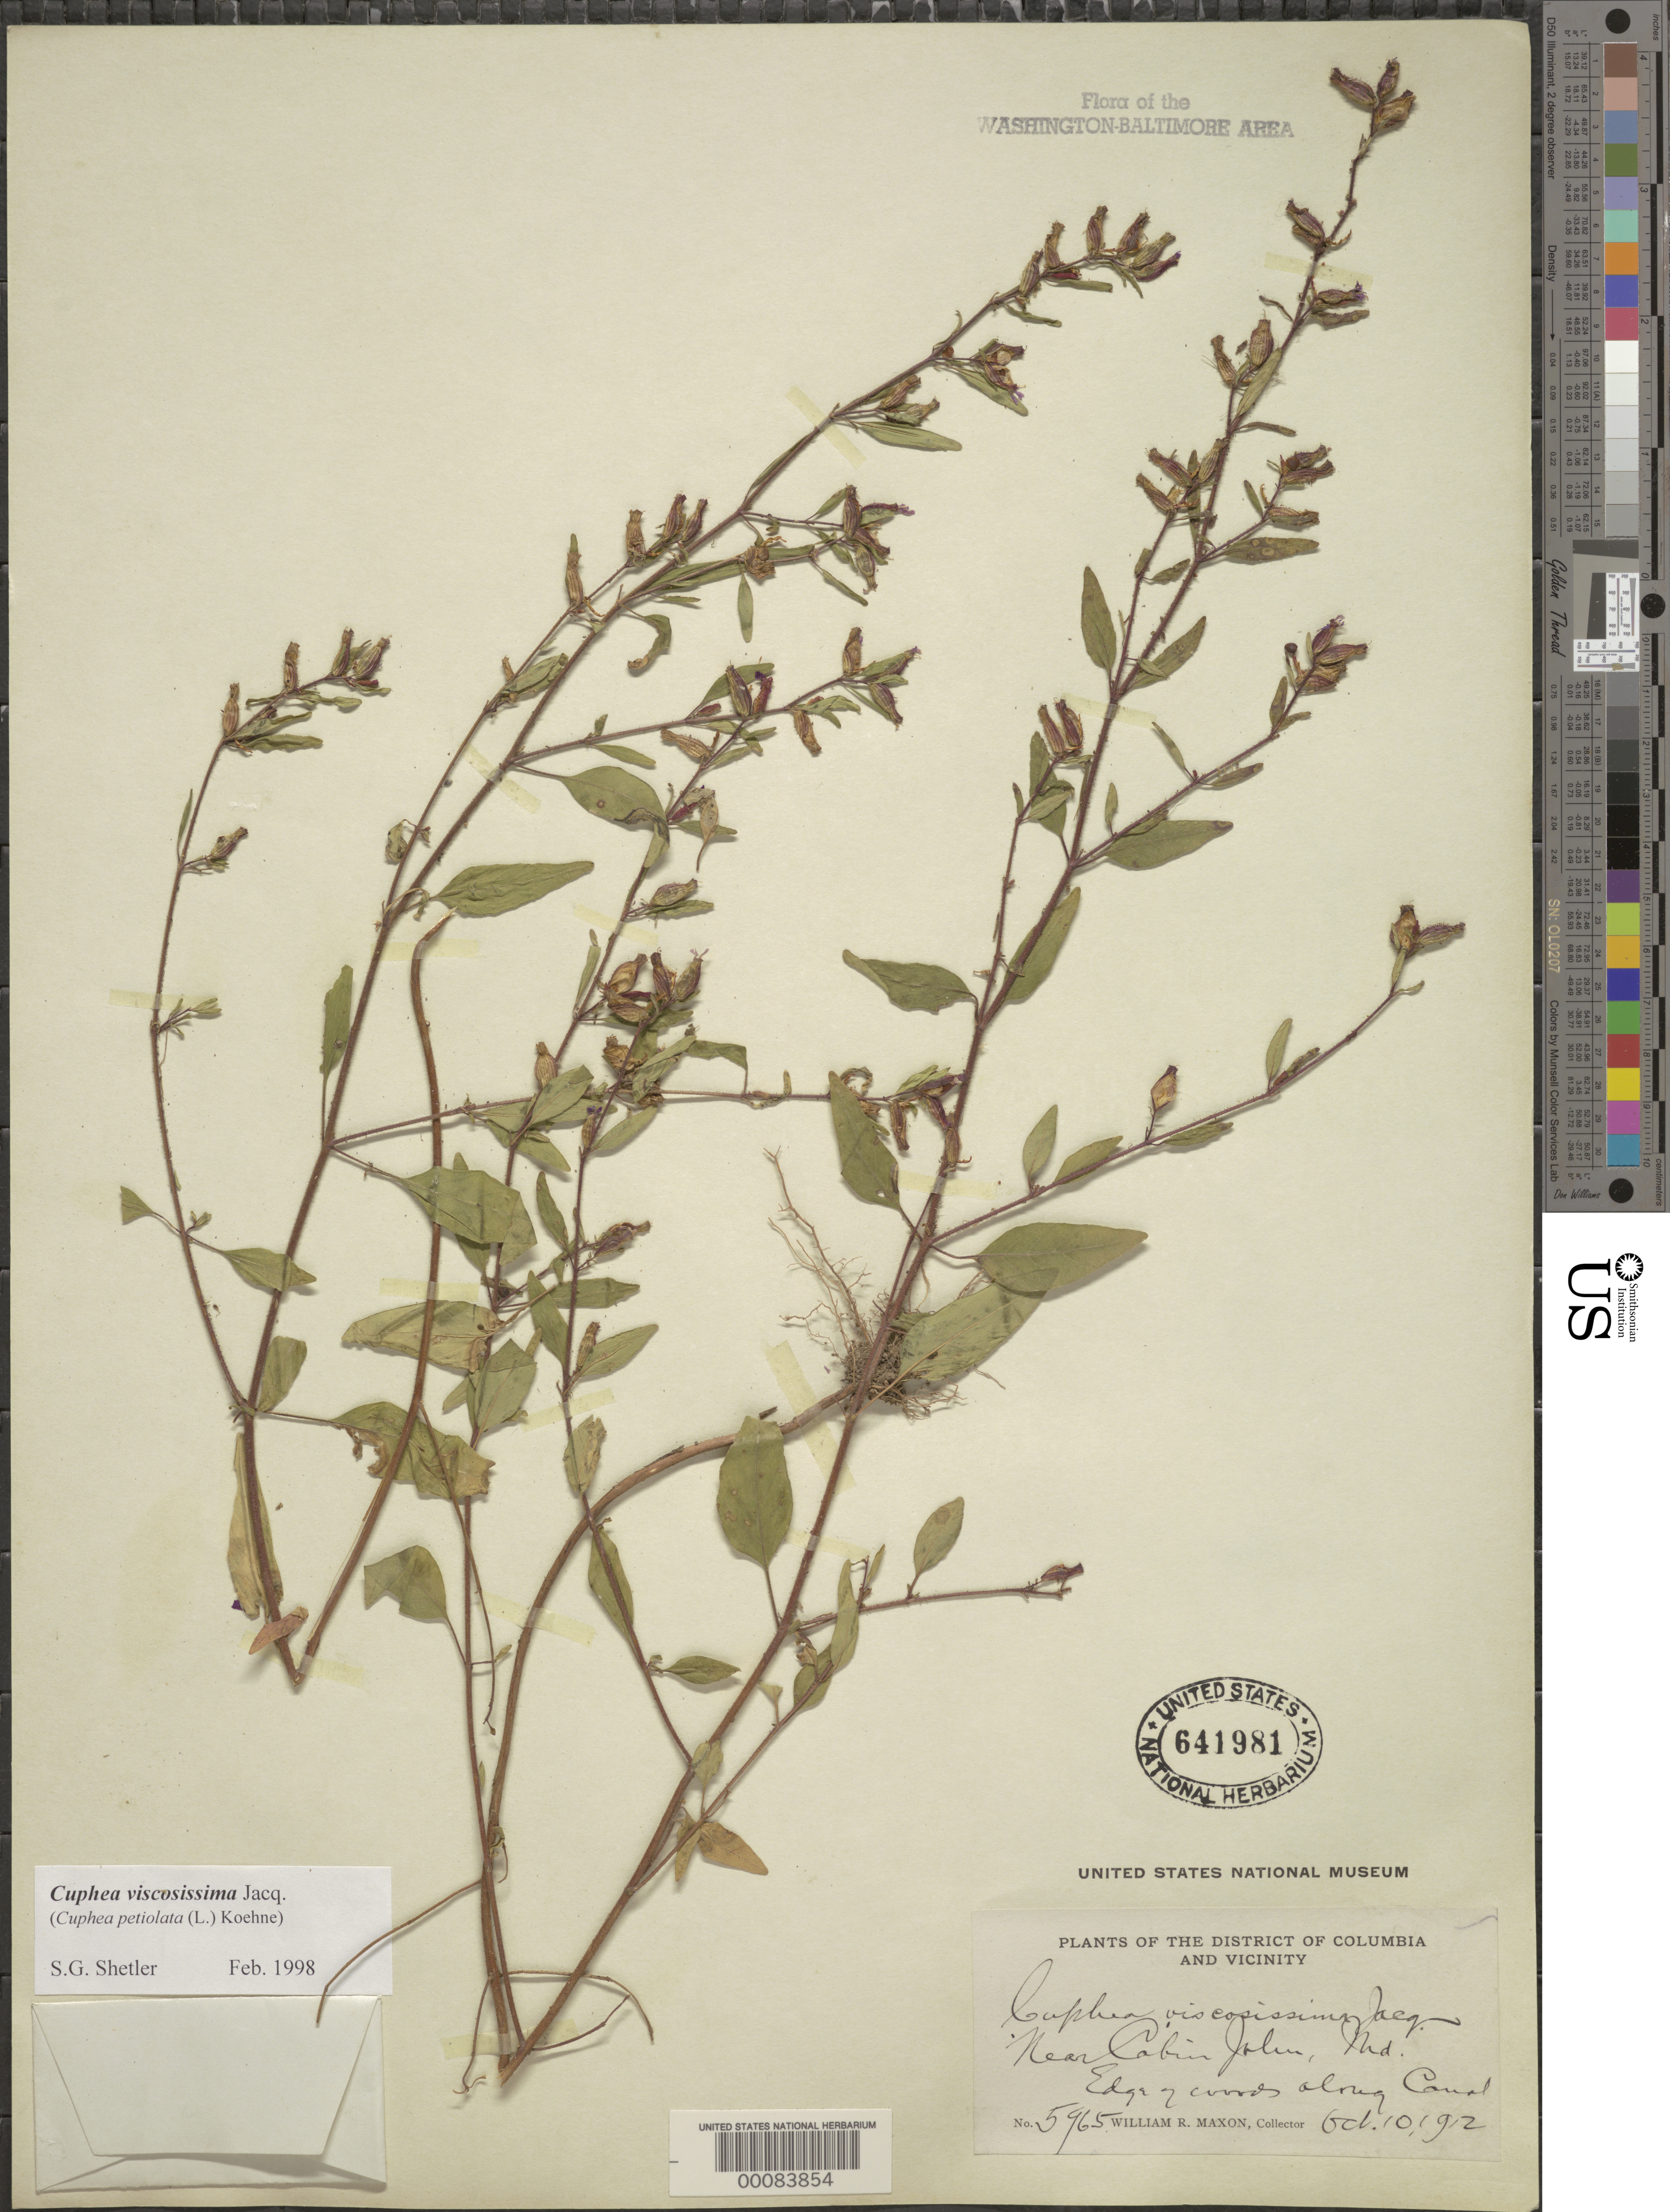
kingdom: Plantae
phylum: Tracheophyta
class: Magnoliopsida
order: Myrtales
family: Lythraceae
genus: Cuphea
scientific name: Cuphea viscosissima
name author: Jacq.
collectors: W. R. Maxon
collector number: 5965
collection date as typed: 10 Oct 1912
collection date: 1912-10-10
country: United States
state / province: Maryland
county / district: Montgomery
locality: Near Cabin John, along Canal C. & O. Canal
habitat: Edge of woods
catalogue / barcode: US 641981